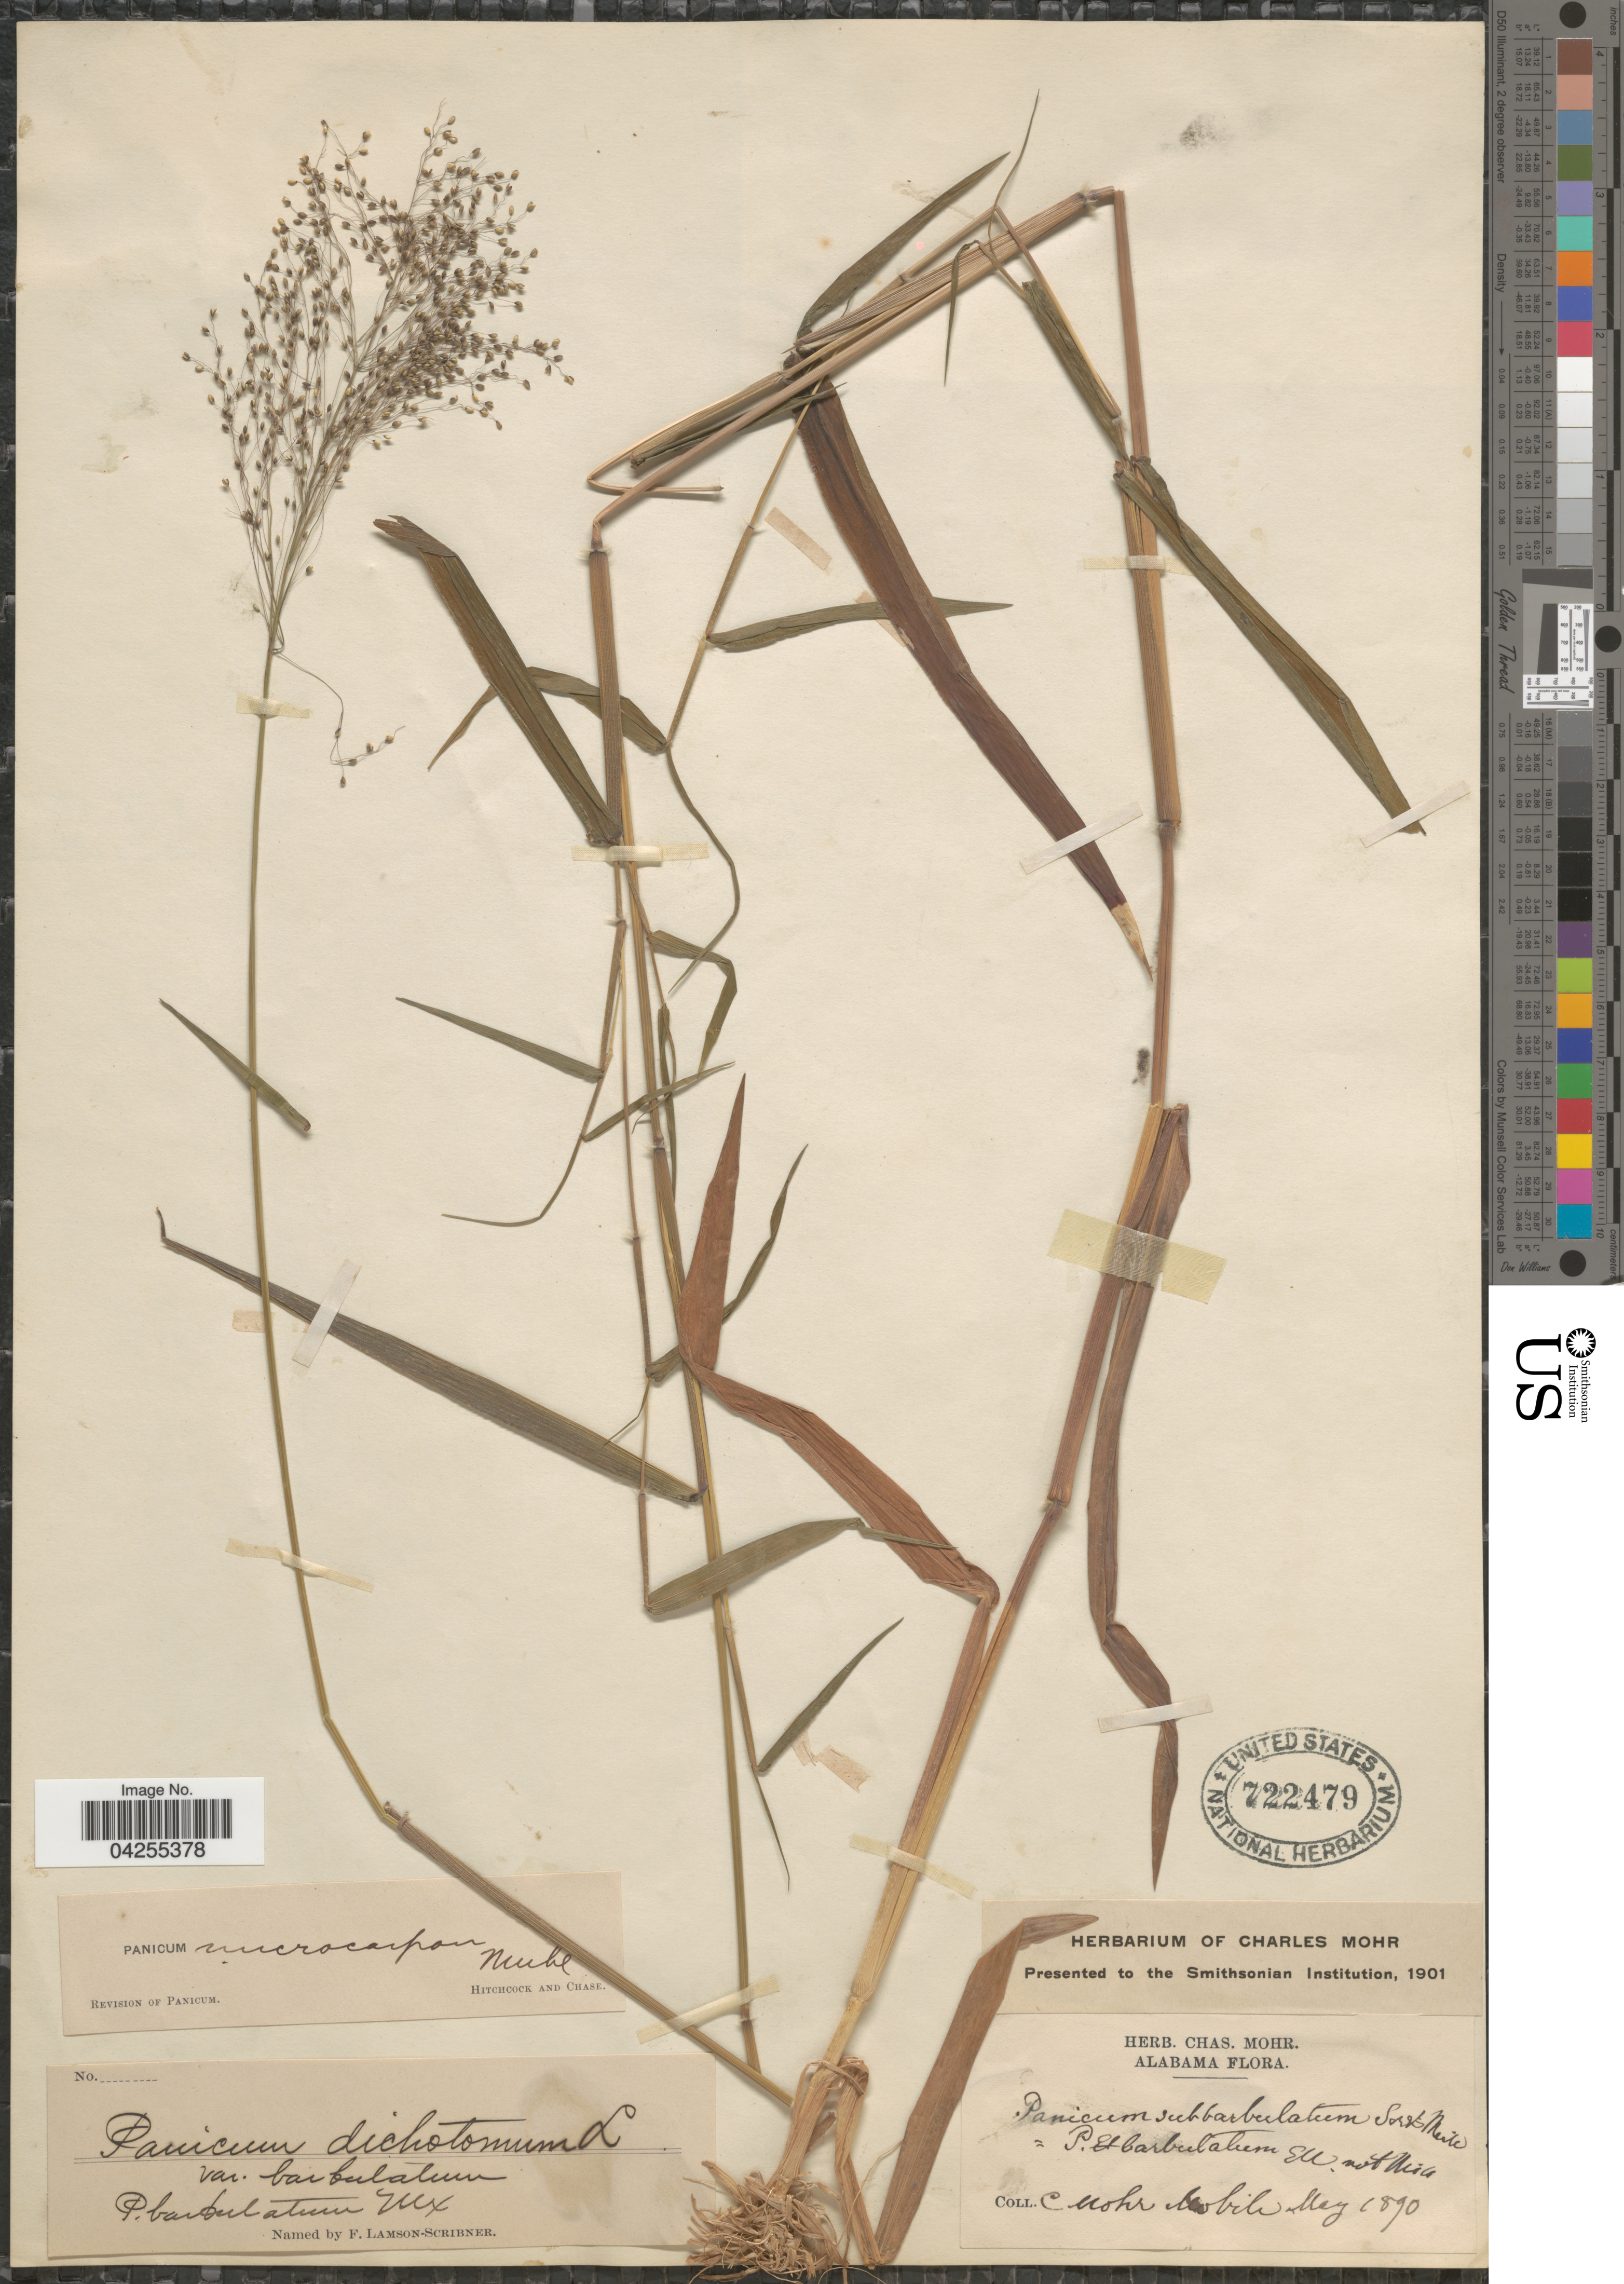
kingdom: Plantae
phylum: Tracheophyta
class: Liliopsida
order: Poales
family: Poaceae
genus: Dichanthelium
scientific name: Dichanthelium dichotomum var. dichotomum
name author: (L.) Gould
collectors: Mohr, C. T. (herbarium)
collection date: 1890-05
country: United States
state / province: Alabama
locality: Mobile.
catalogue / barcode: US 722479